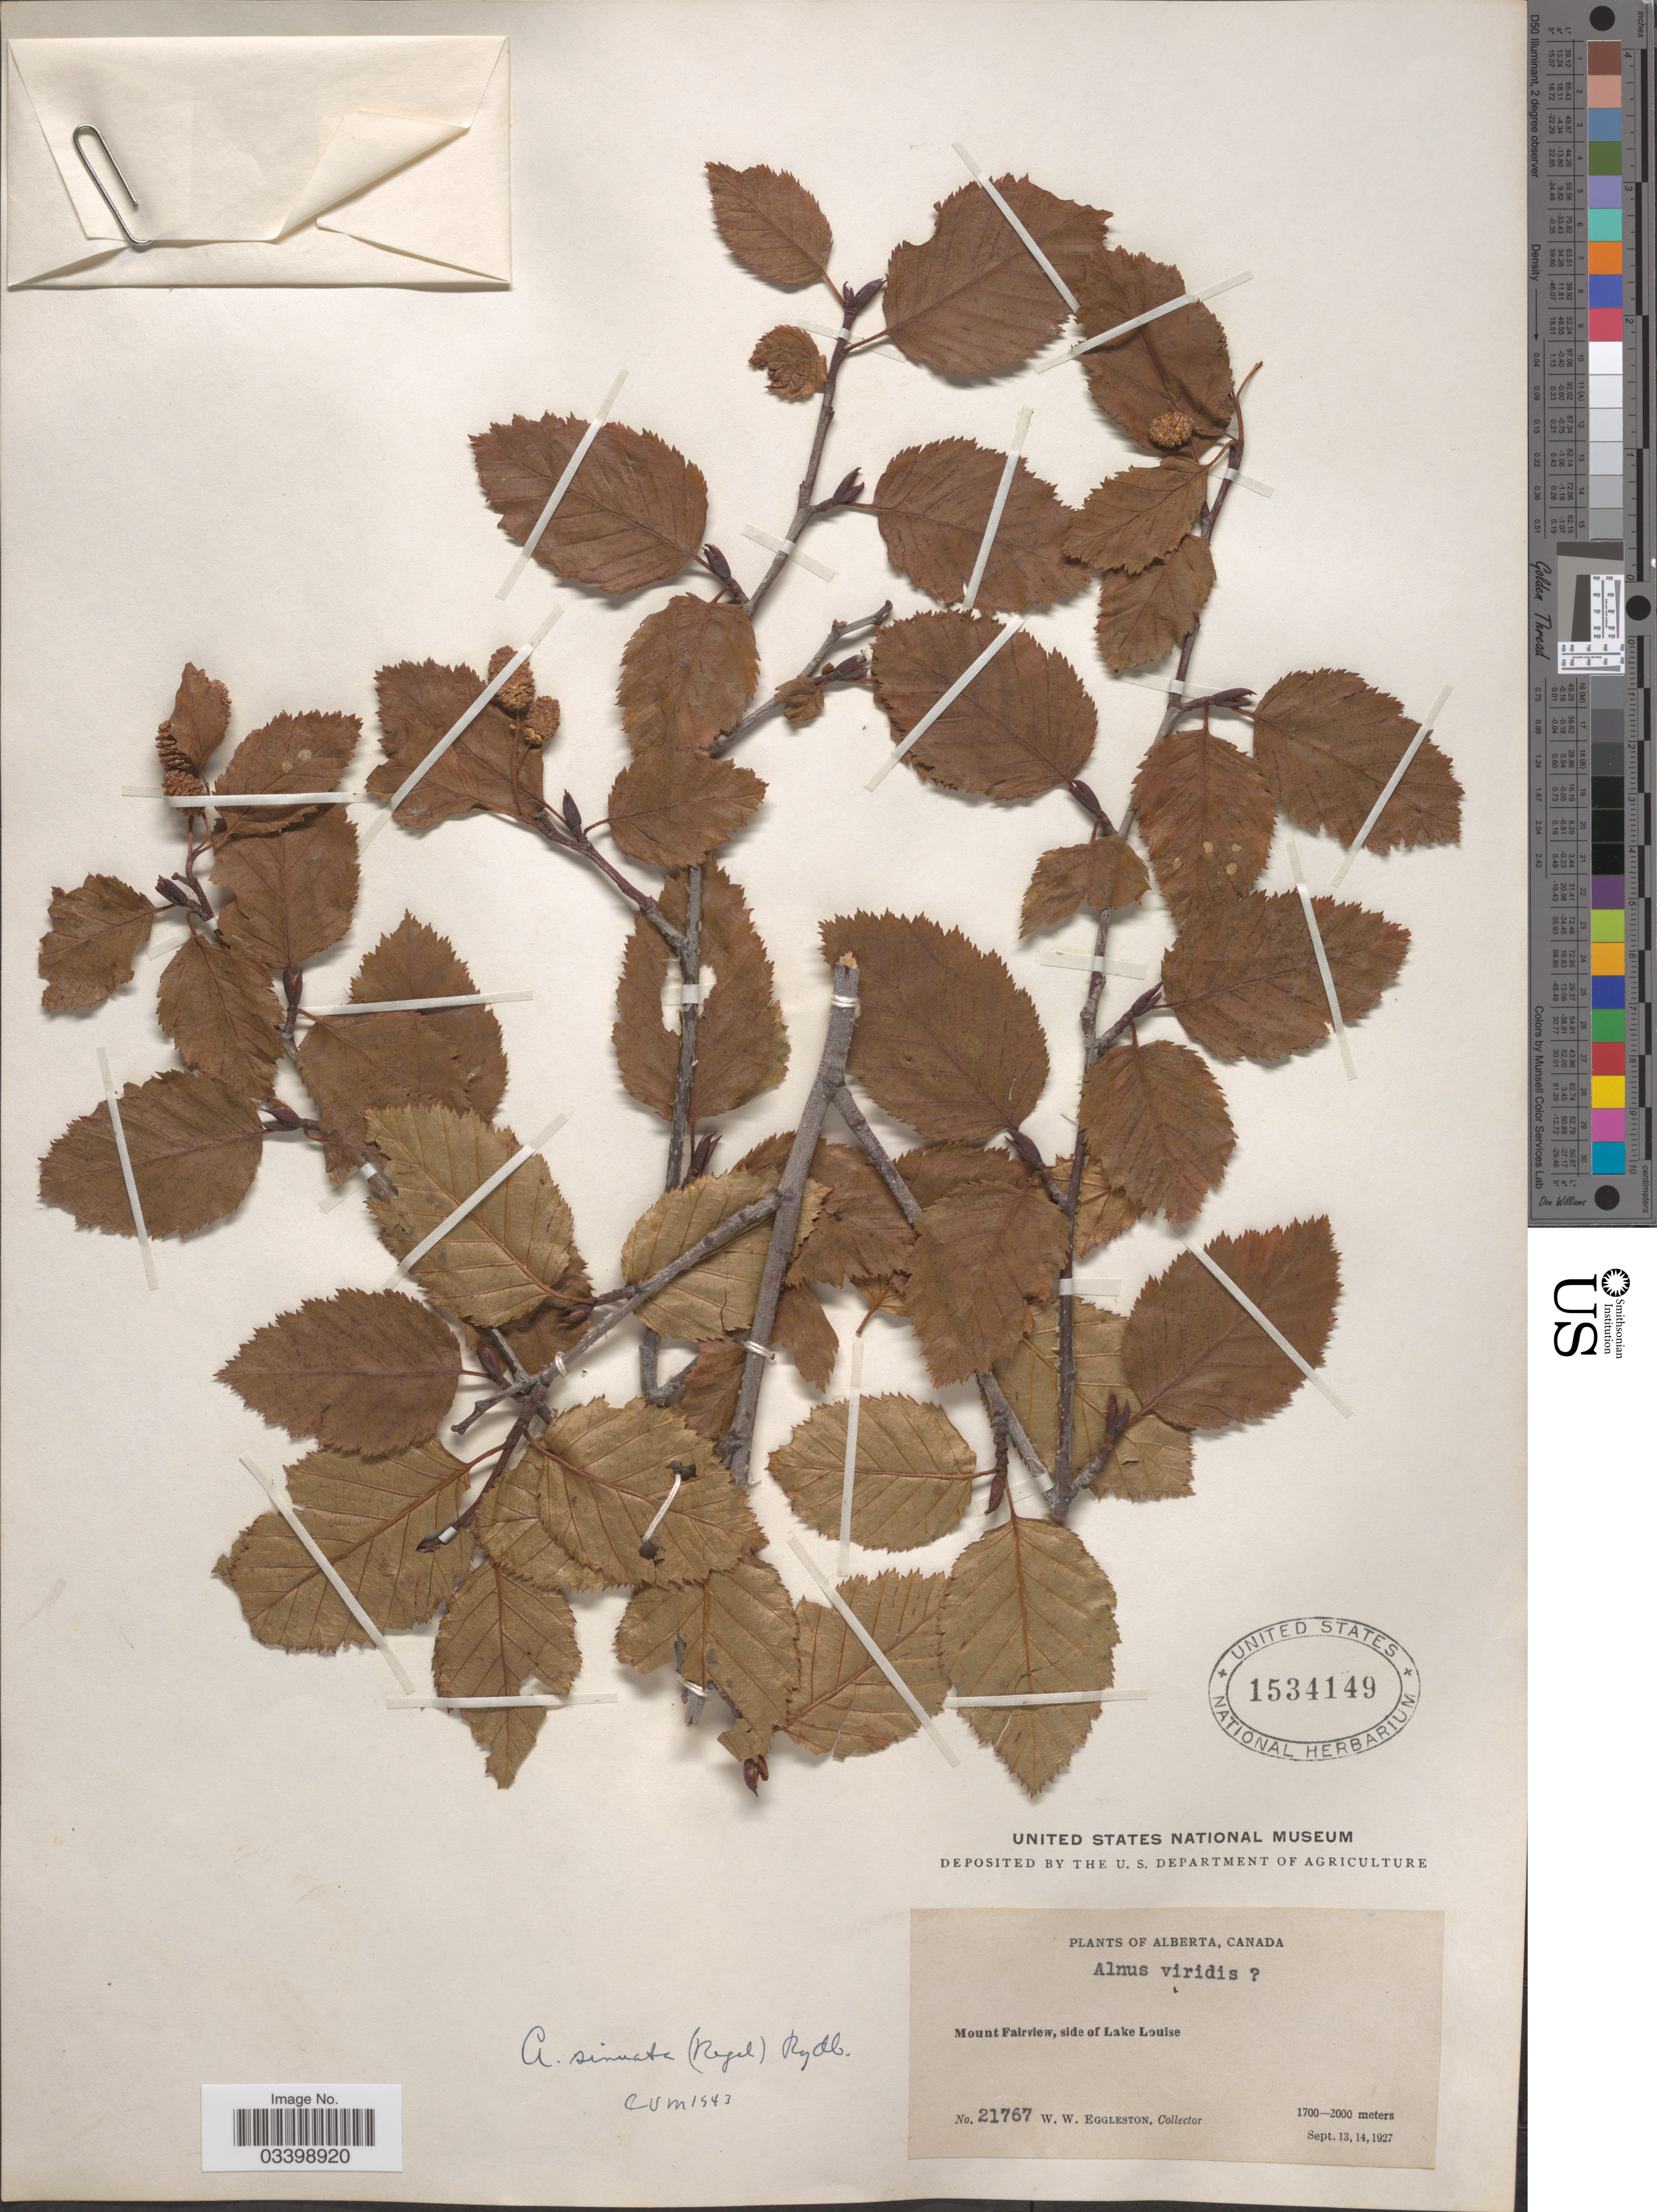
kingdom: Plantae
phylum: Tracheophyta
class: Magnoliopsida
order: Fagales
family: Betulaceae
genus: Alnus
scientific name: Alnus viridis subsp. sinuata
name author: Regel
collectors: W. W. Eggleston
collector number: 21767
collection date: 1927-09-13/1927-09-14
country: Canada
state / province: Alberta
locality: Mount Fairview, side of Lake Louise.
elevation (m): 1700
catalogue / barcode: US 1534149